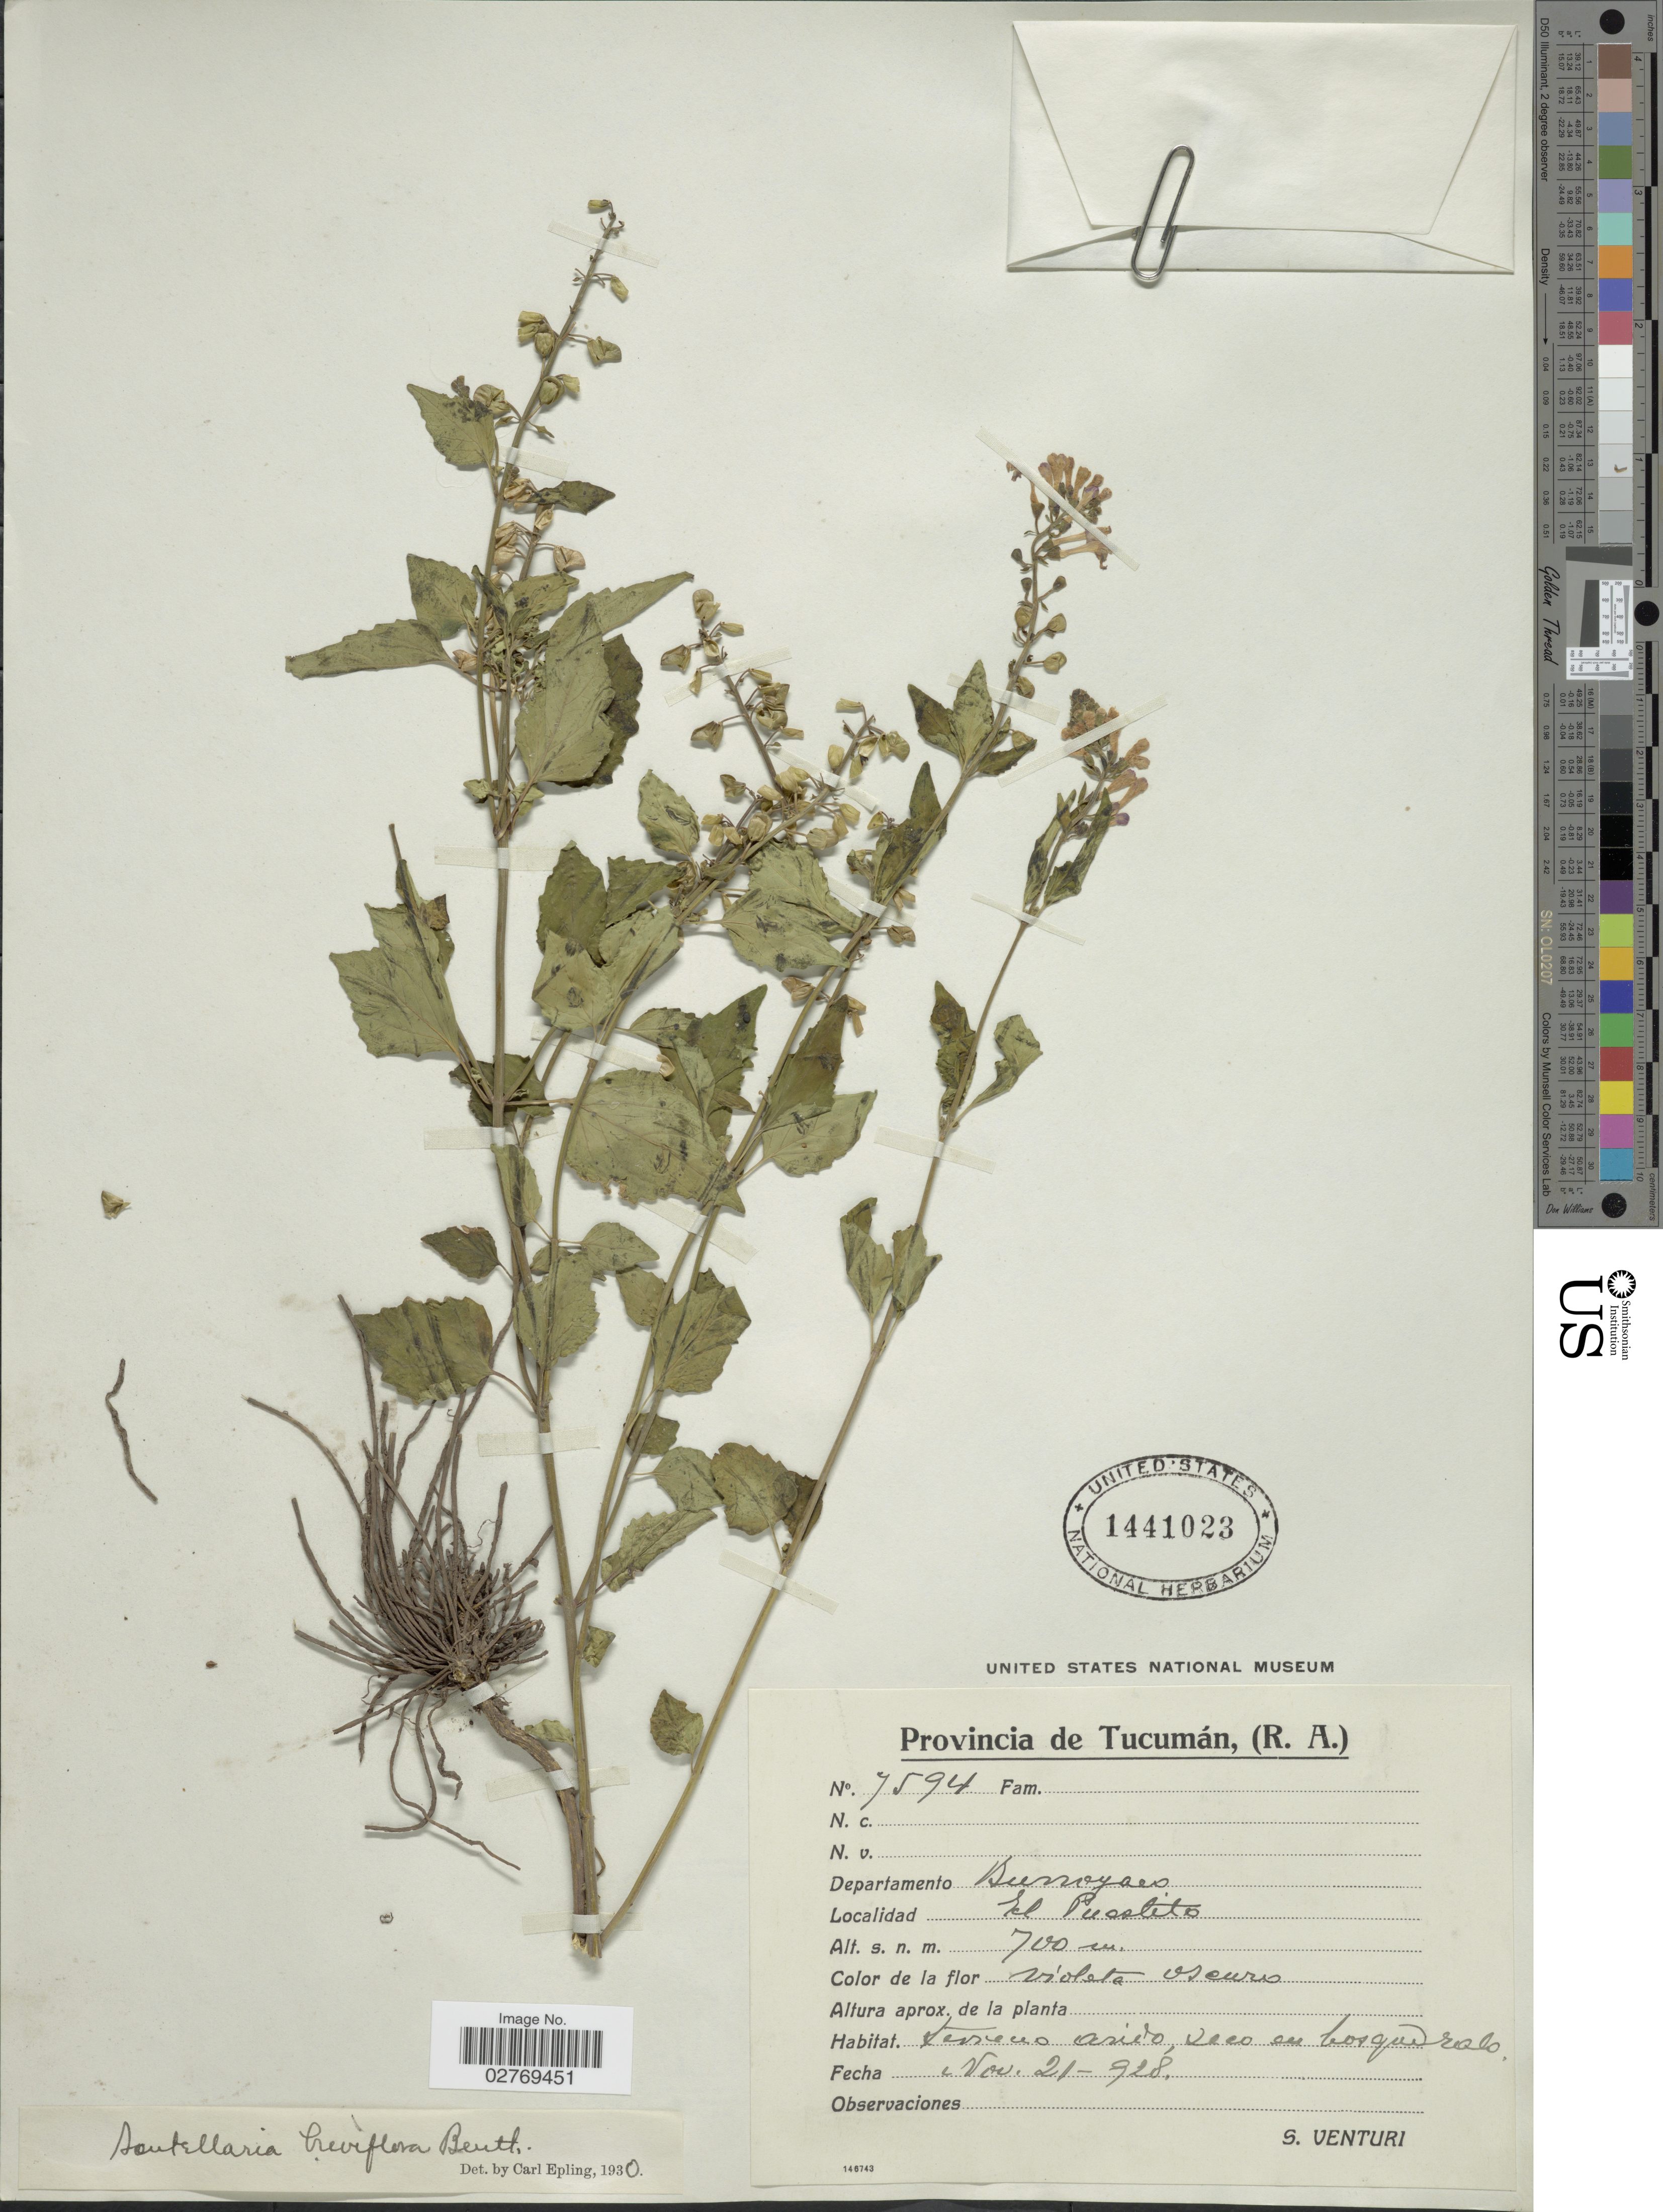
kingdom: Plantae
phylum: Tracheophyta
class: Magnoliopsida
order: Lamiales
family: Lamiaceae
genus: Scutellaria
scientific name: Scutellaria breviflora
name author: Benth.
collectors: S. Venturi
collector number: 7594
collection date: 1928-11-21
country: Argentina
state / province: Tucuman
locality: Departamento Bunoyaro, El Puestito.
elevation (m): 700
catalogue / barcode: US 1441023